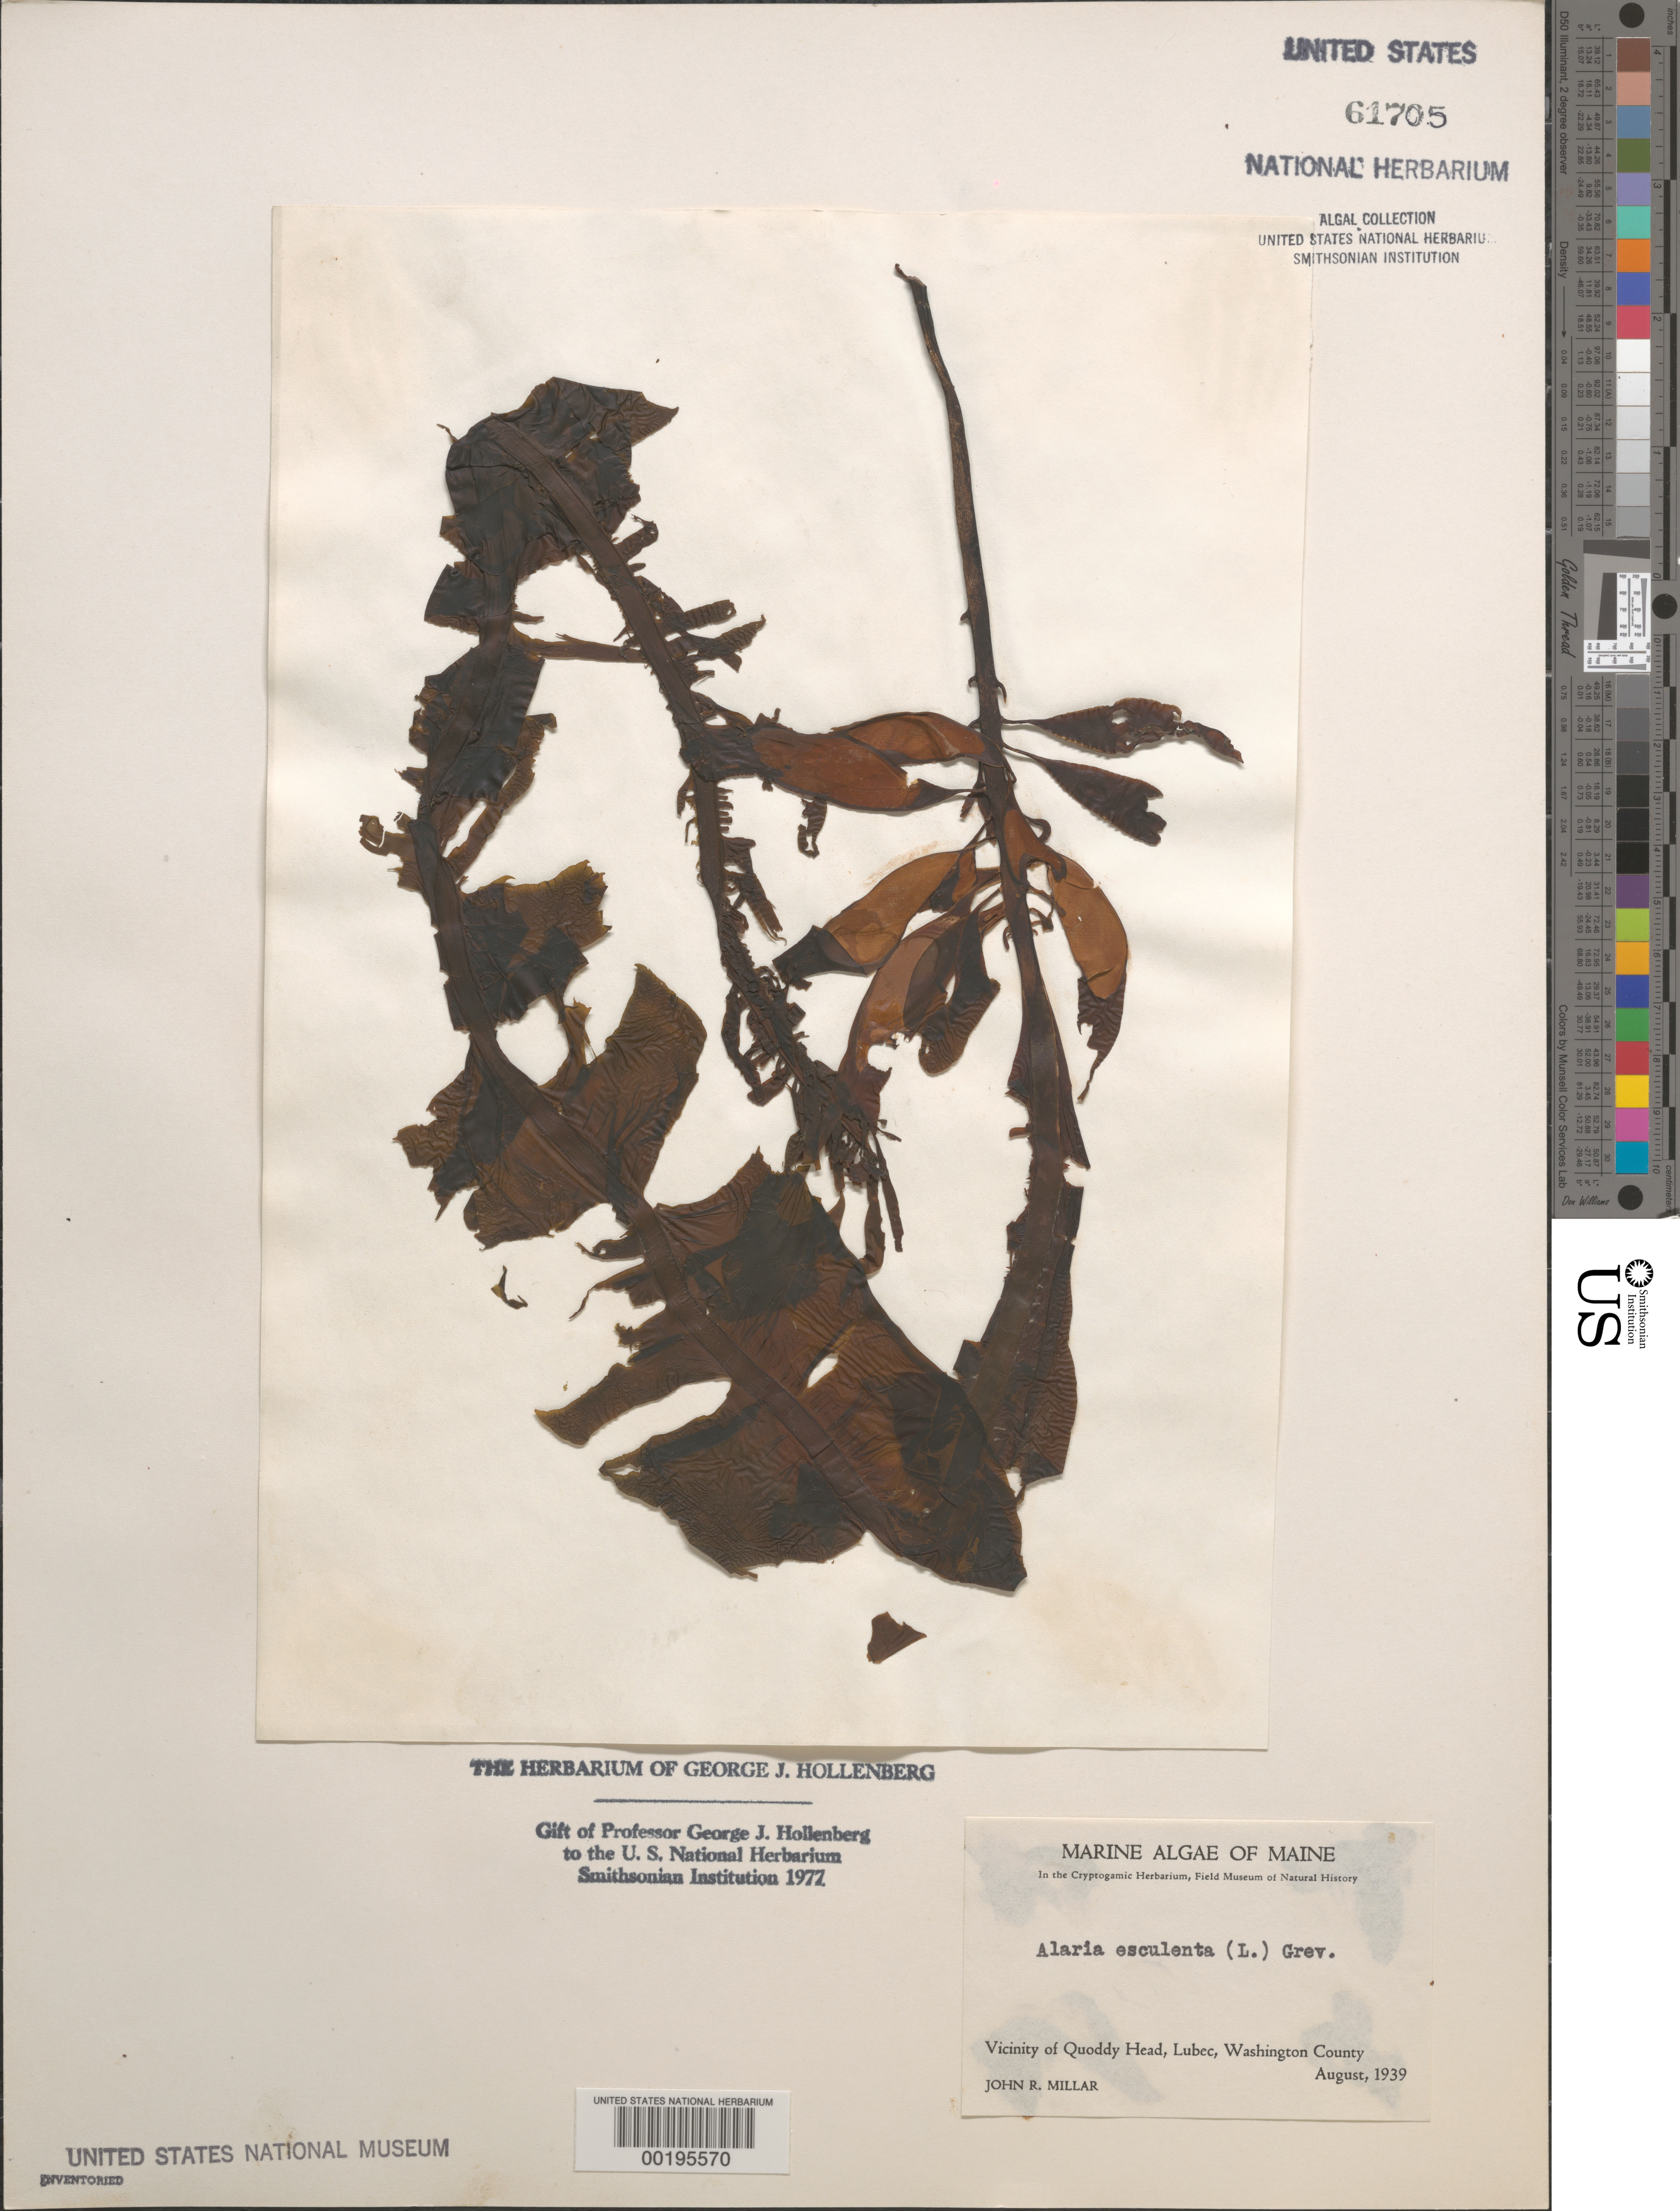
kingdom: Chromista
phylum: Ochrophyta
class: Phaeophyceae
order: Laminariales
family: Alariaceae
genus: Alaria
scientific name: Alaria esculenta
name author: (L.) Greville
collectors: J. Millar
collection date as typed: Aug 1939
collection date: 1939-08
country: United States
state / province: Maine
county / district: Washington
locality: Lubec, Quoddy Head area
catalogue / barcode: US 61705